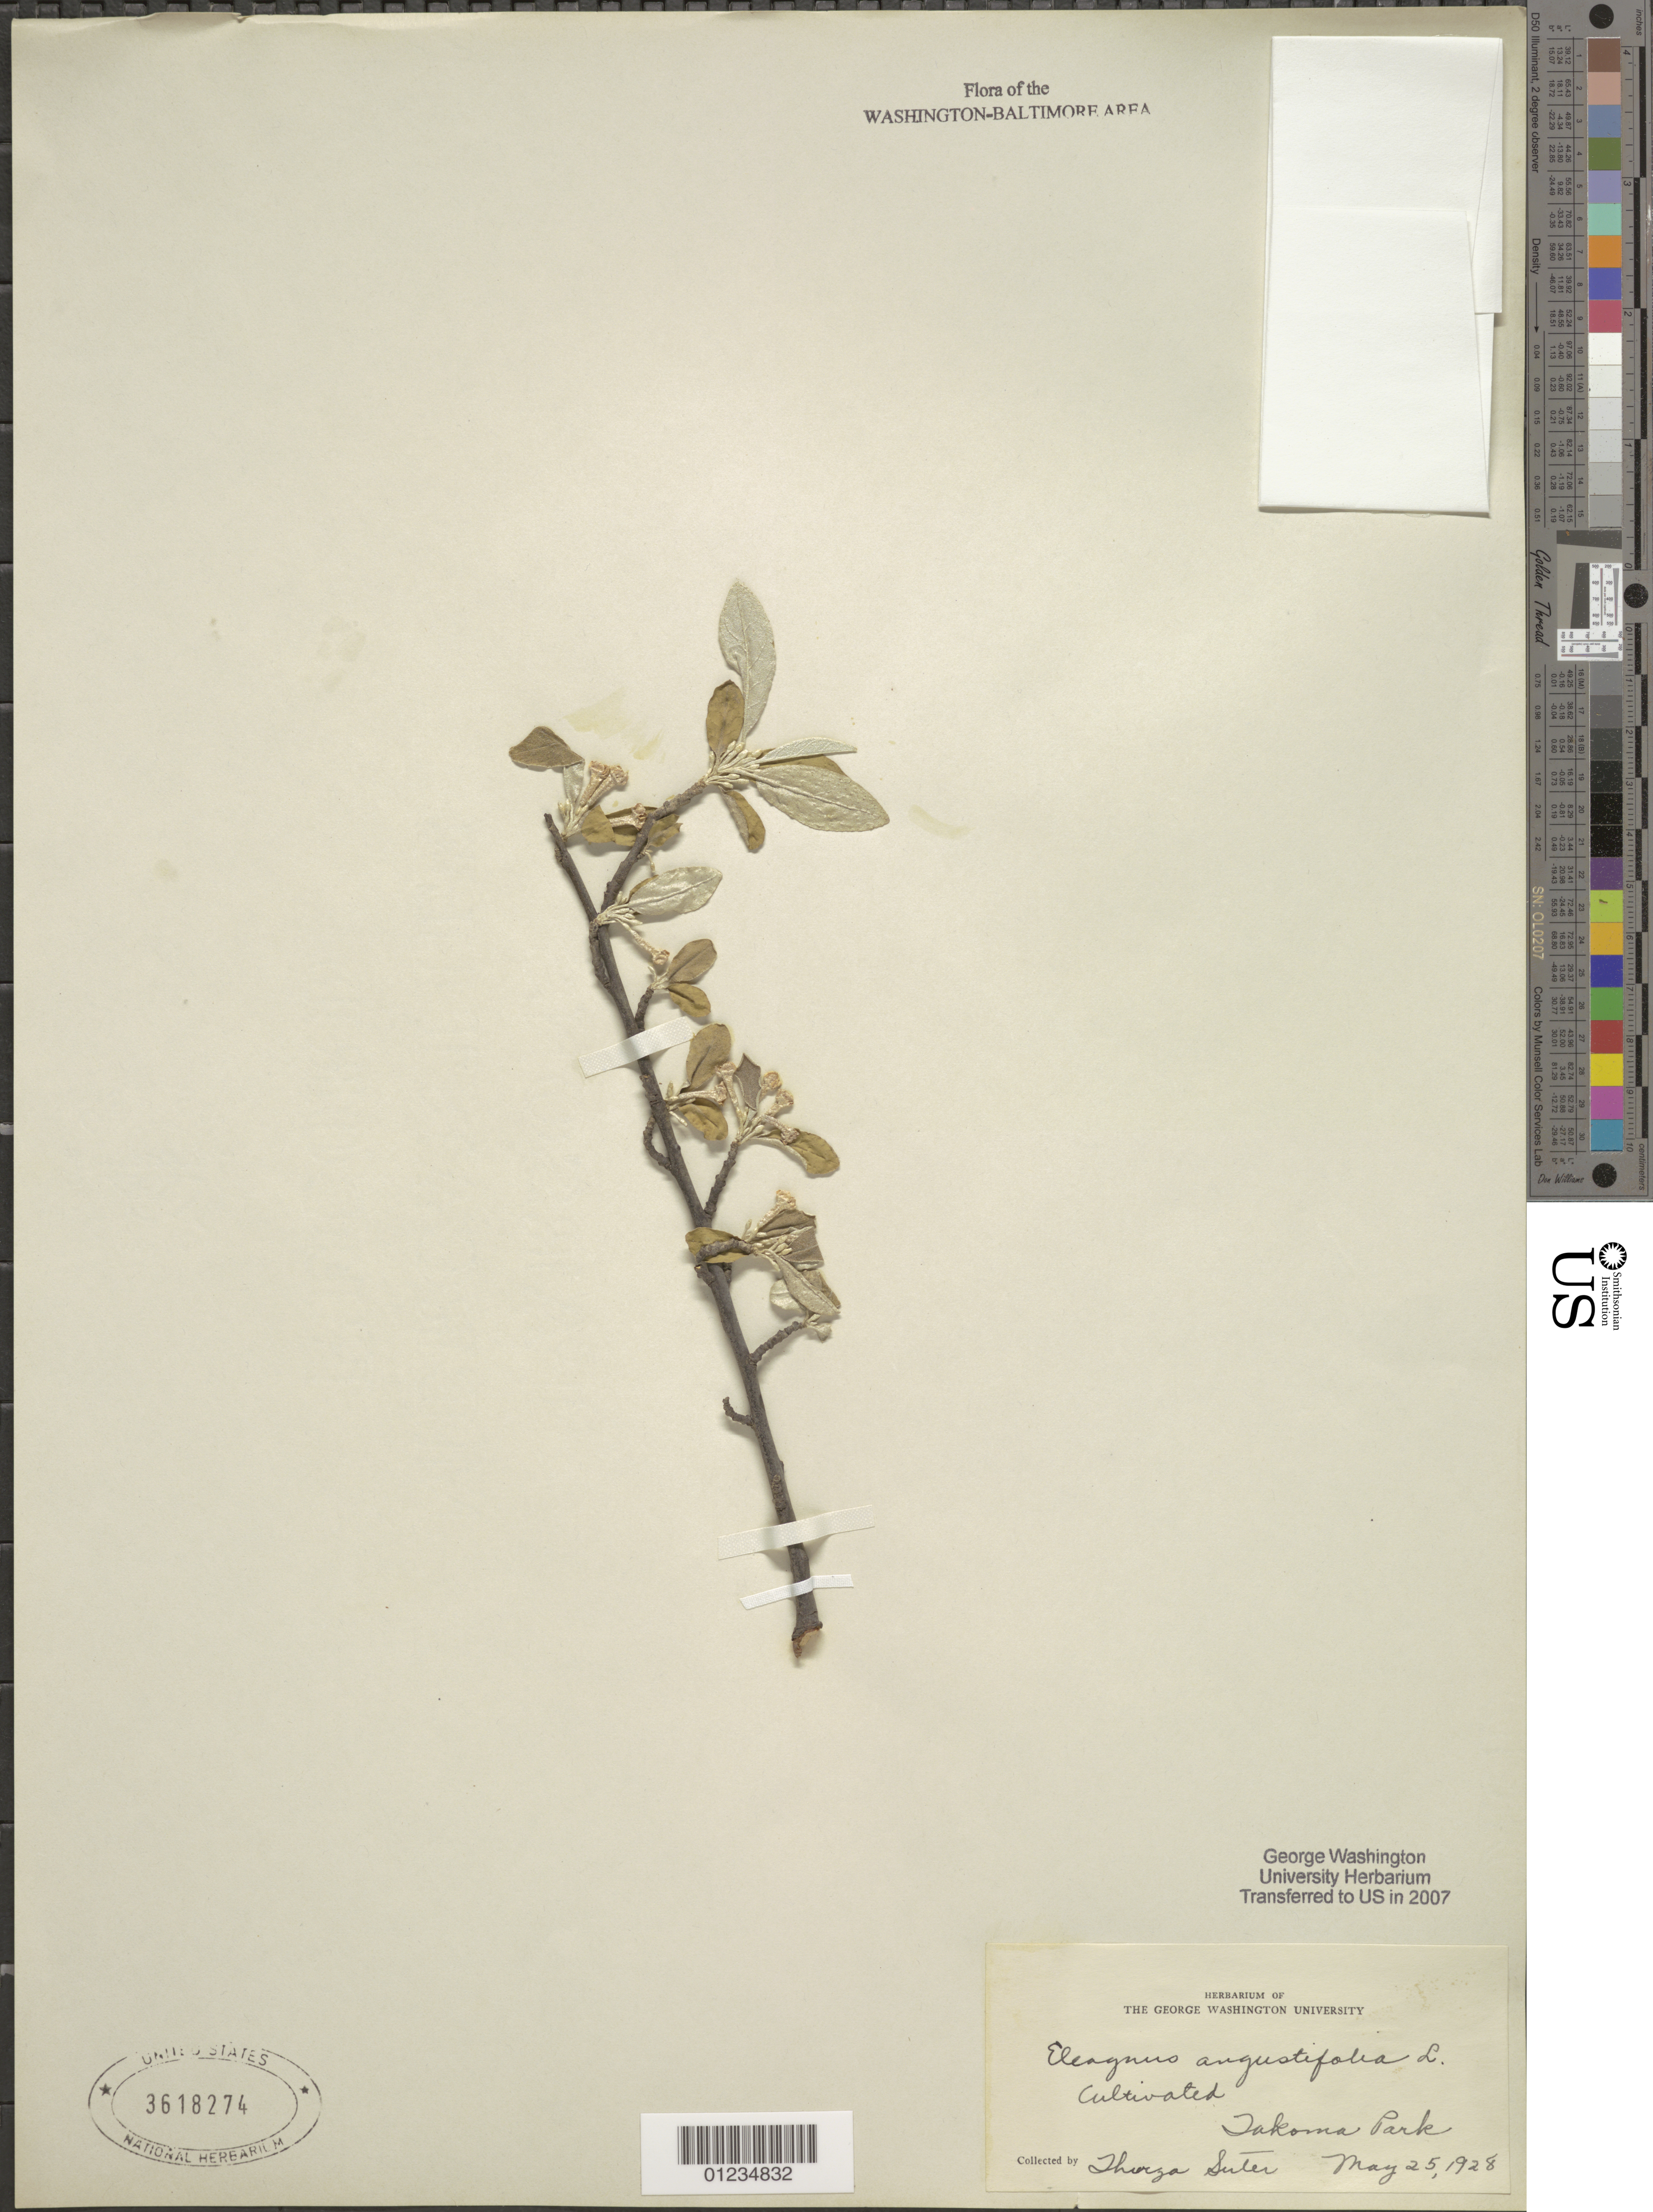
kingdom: Plantae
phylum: Tracheophyta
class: Magnoliopsida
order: Rosales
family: Elaeagnaceae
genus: Elaeagnus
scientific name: Elaeagnus angustifolia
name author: L.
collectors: T. Suter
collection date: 1928-05-25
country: United States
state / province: Maryland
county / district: Montgomery / Prince George's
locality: Takoma Park.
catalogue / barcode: US 3618274